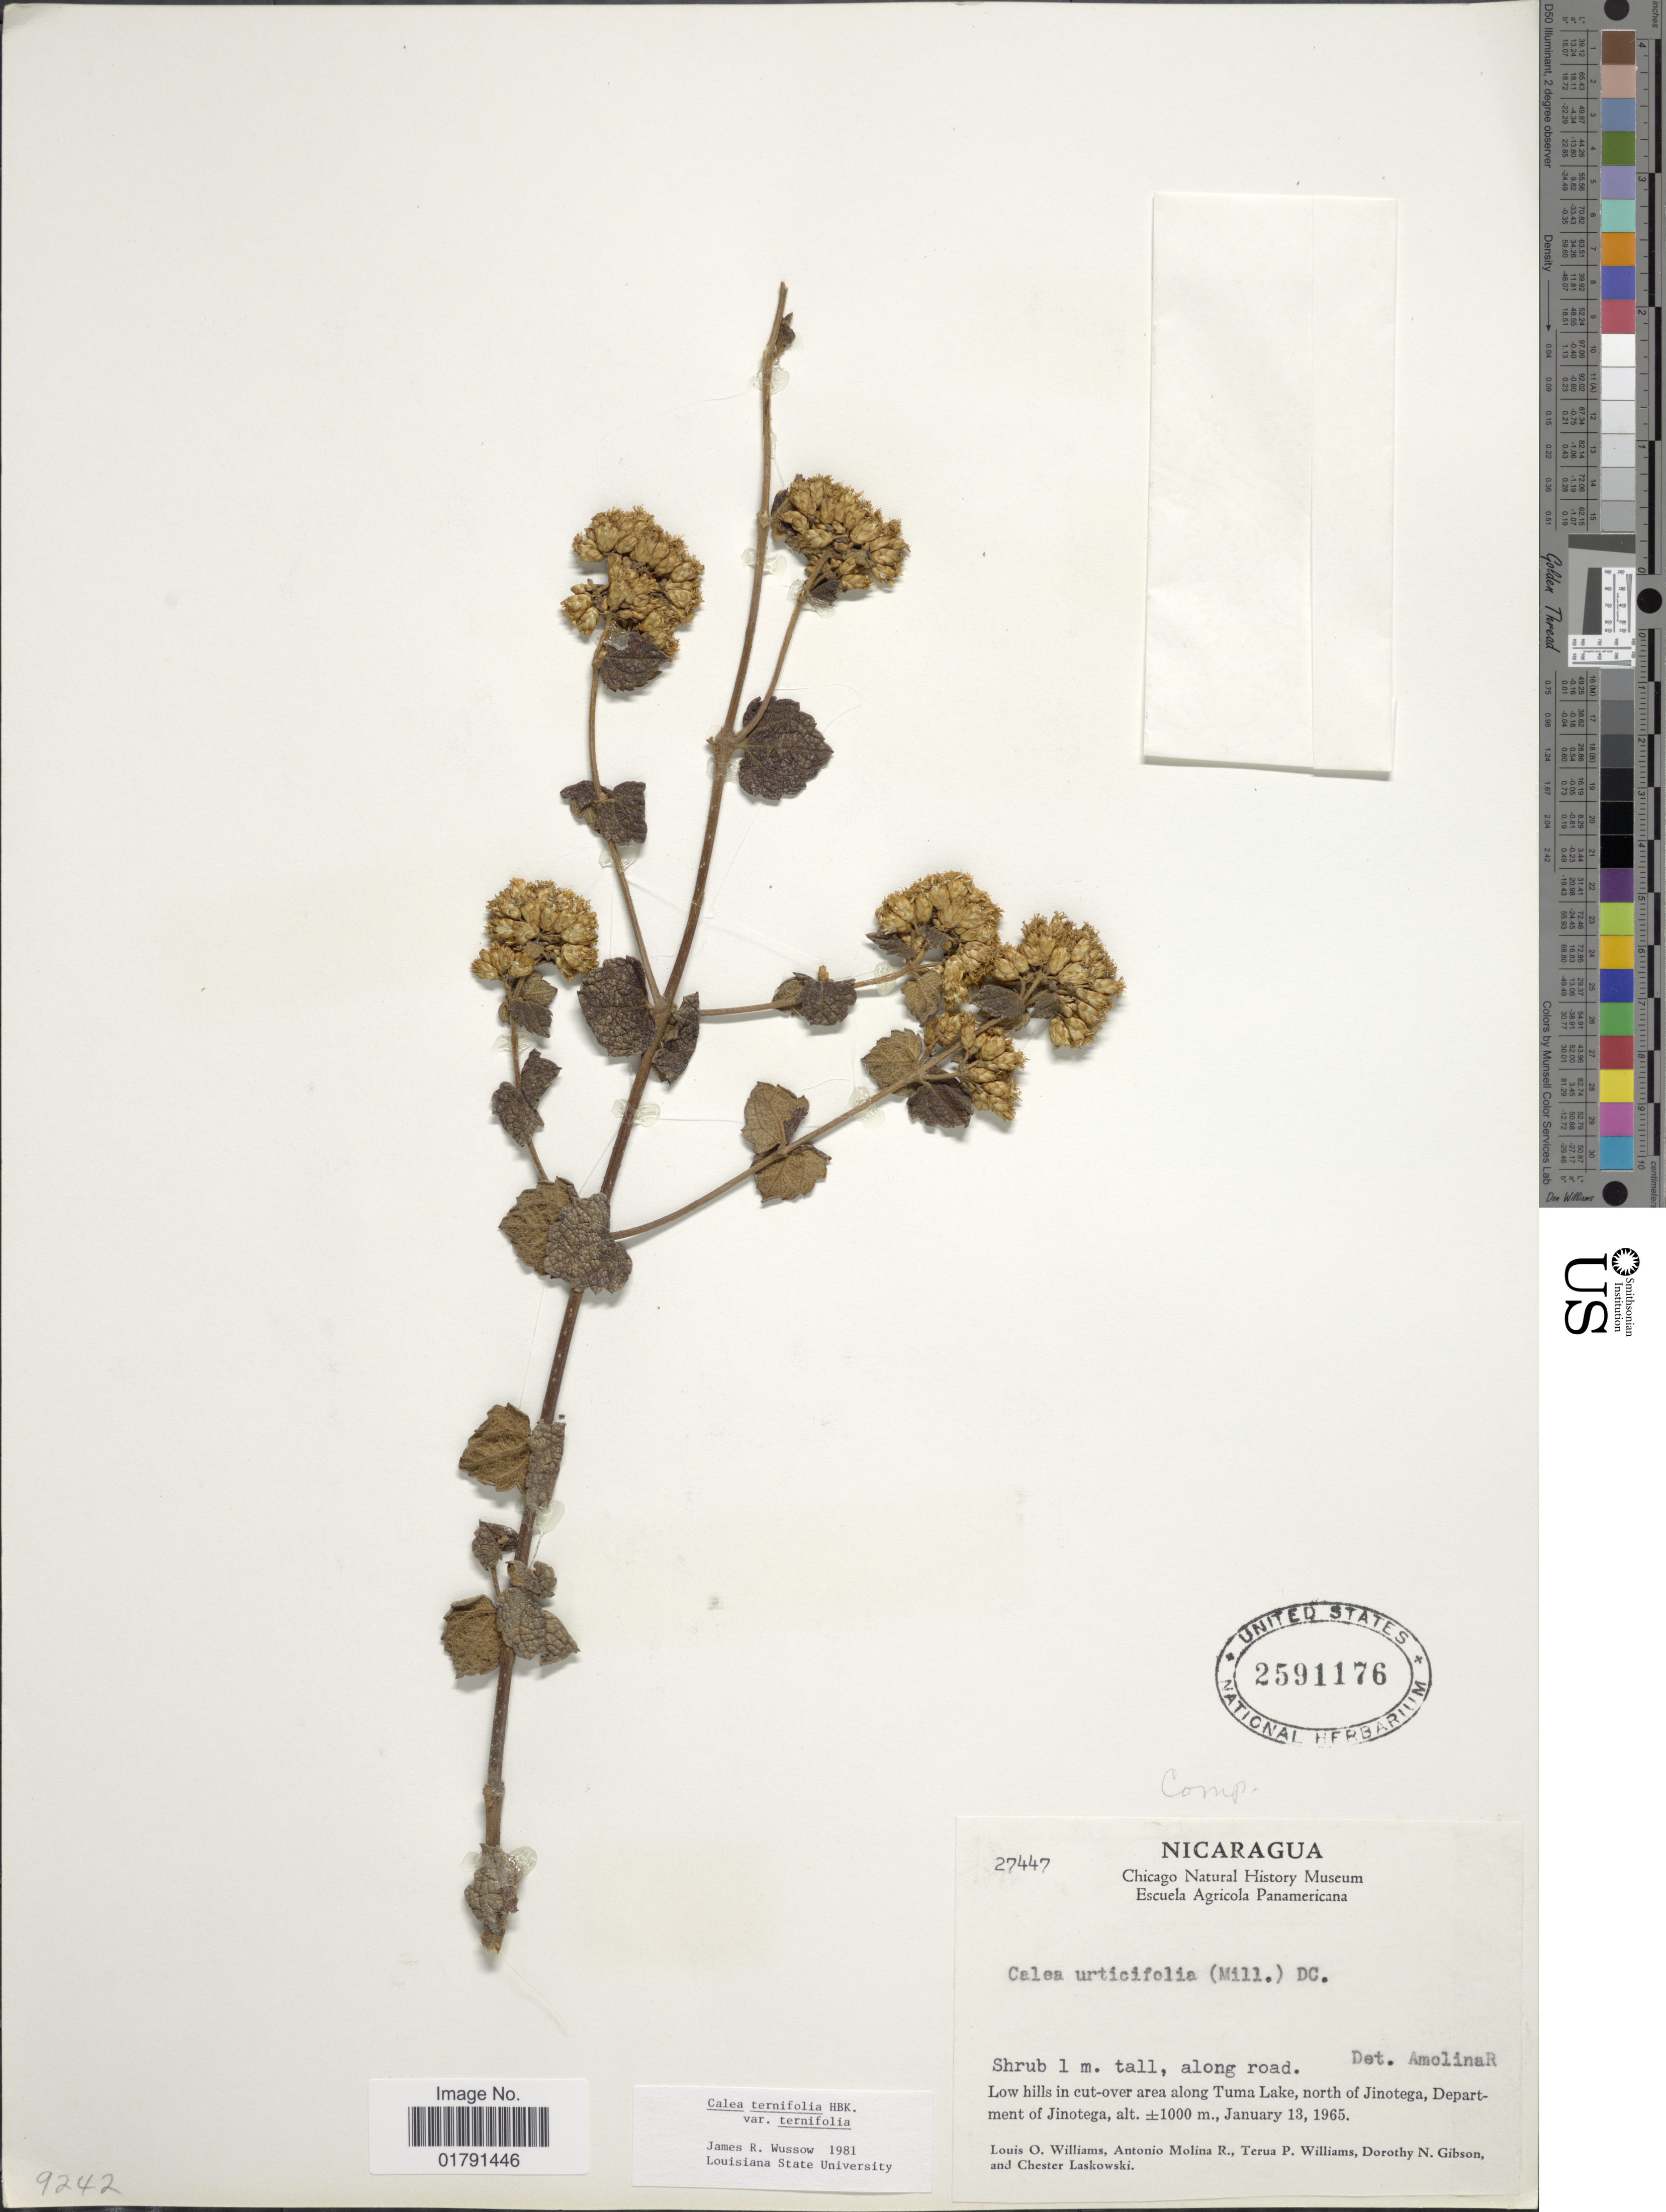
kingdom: Plantae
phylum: Tracheophyta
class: Magnoliopsida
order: Asterales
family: Asteraceae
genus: Calea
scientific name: Calea ternifolia var. ternifolia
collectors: L. O. Williams, A. Molina R., T. P. Williams, D. N. Gibson & C. Laskowski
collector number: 27447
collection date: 1965-01-13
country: Nicaragua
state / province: Jinotega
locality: Along Tuma Lake, north of Jinotega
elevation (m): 1000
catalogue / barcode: US 2591176